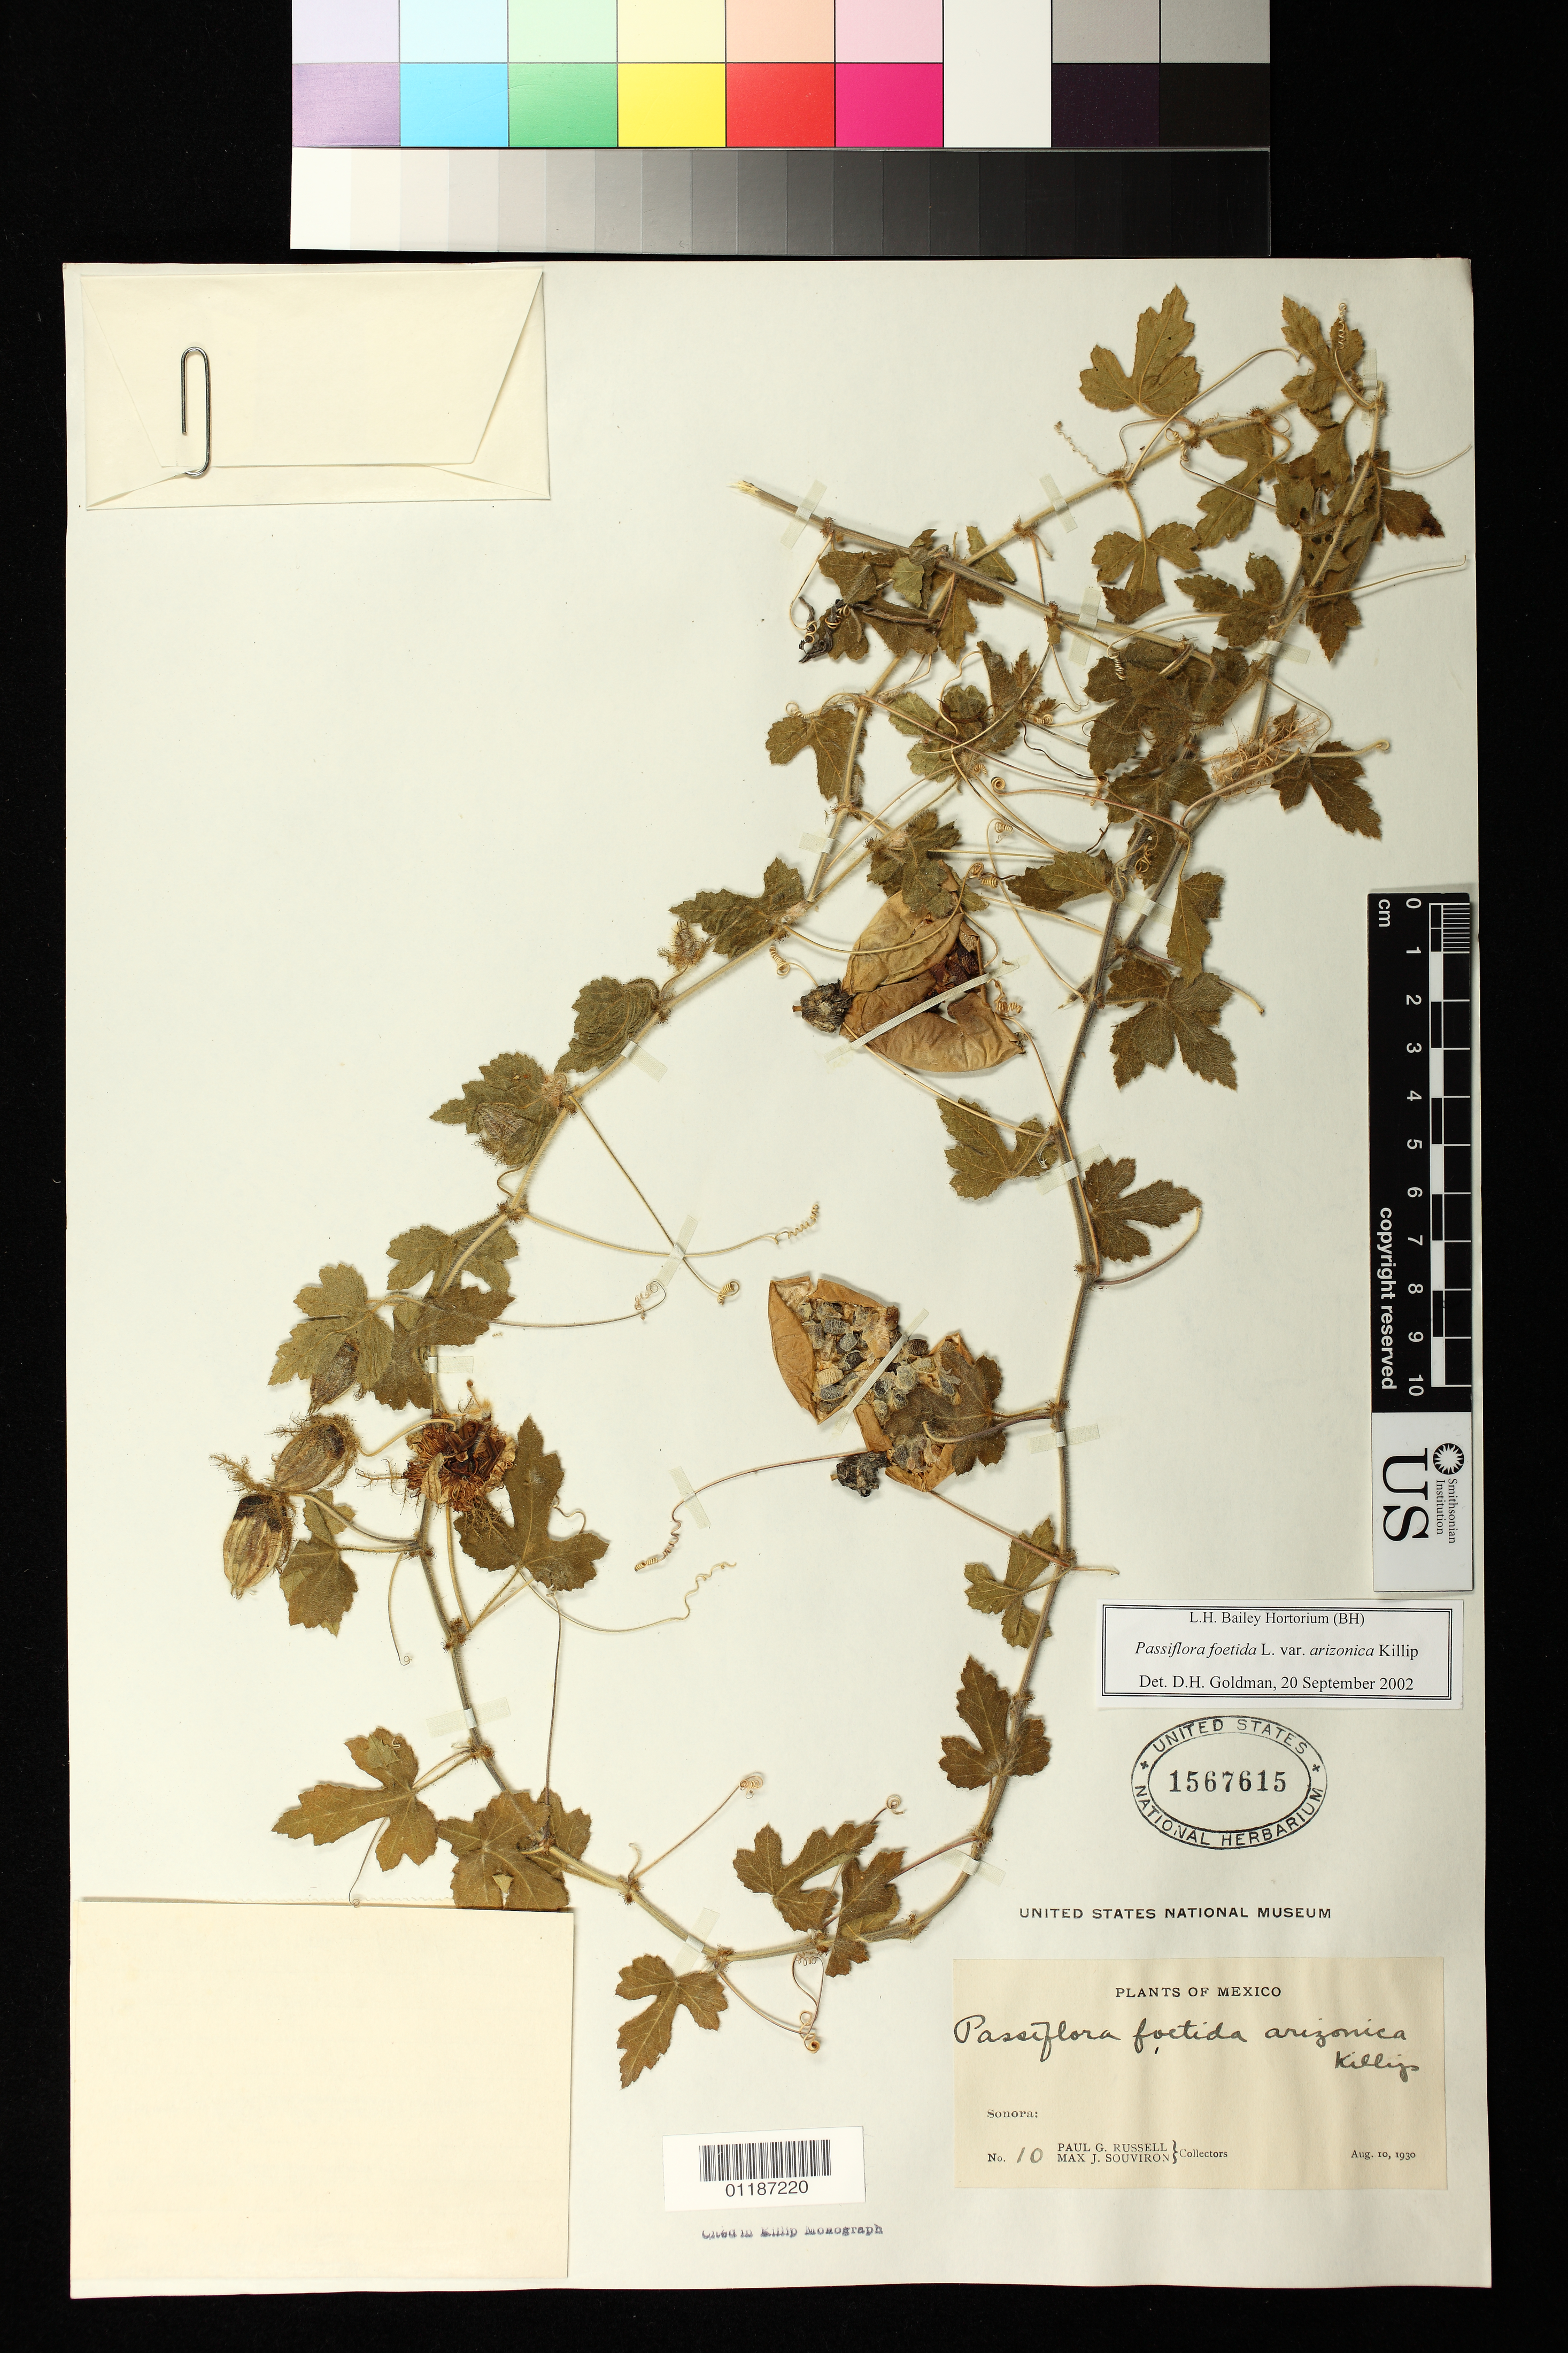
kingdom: Plantae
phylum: Tracheophyta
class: Magnoliopsida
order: Malpighiales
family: Passifloraceae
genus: Passiflora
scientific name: Passiflora foetida var. arizonica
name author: Killip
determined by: Svoboda, Harlan T., (NA), US Department of Agriculture (UNITED STATES)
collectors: P. G. Russell & M. J. Souviron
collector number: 10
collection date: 1930-08-10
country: Mexico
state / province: Sonora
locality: Sonora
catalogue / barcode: US 1567615